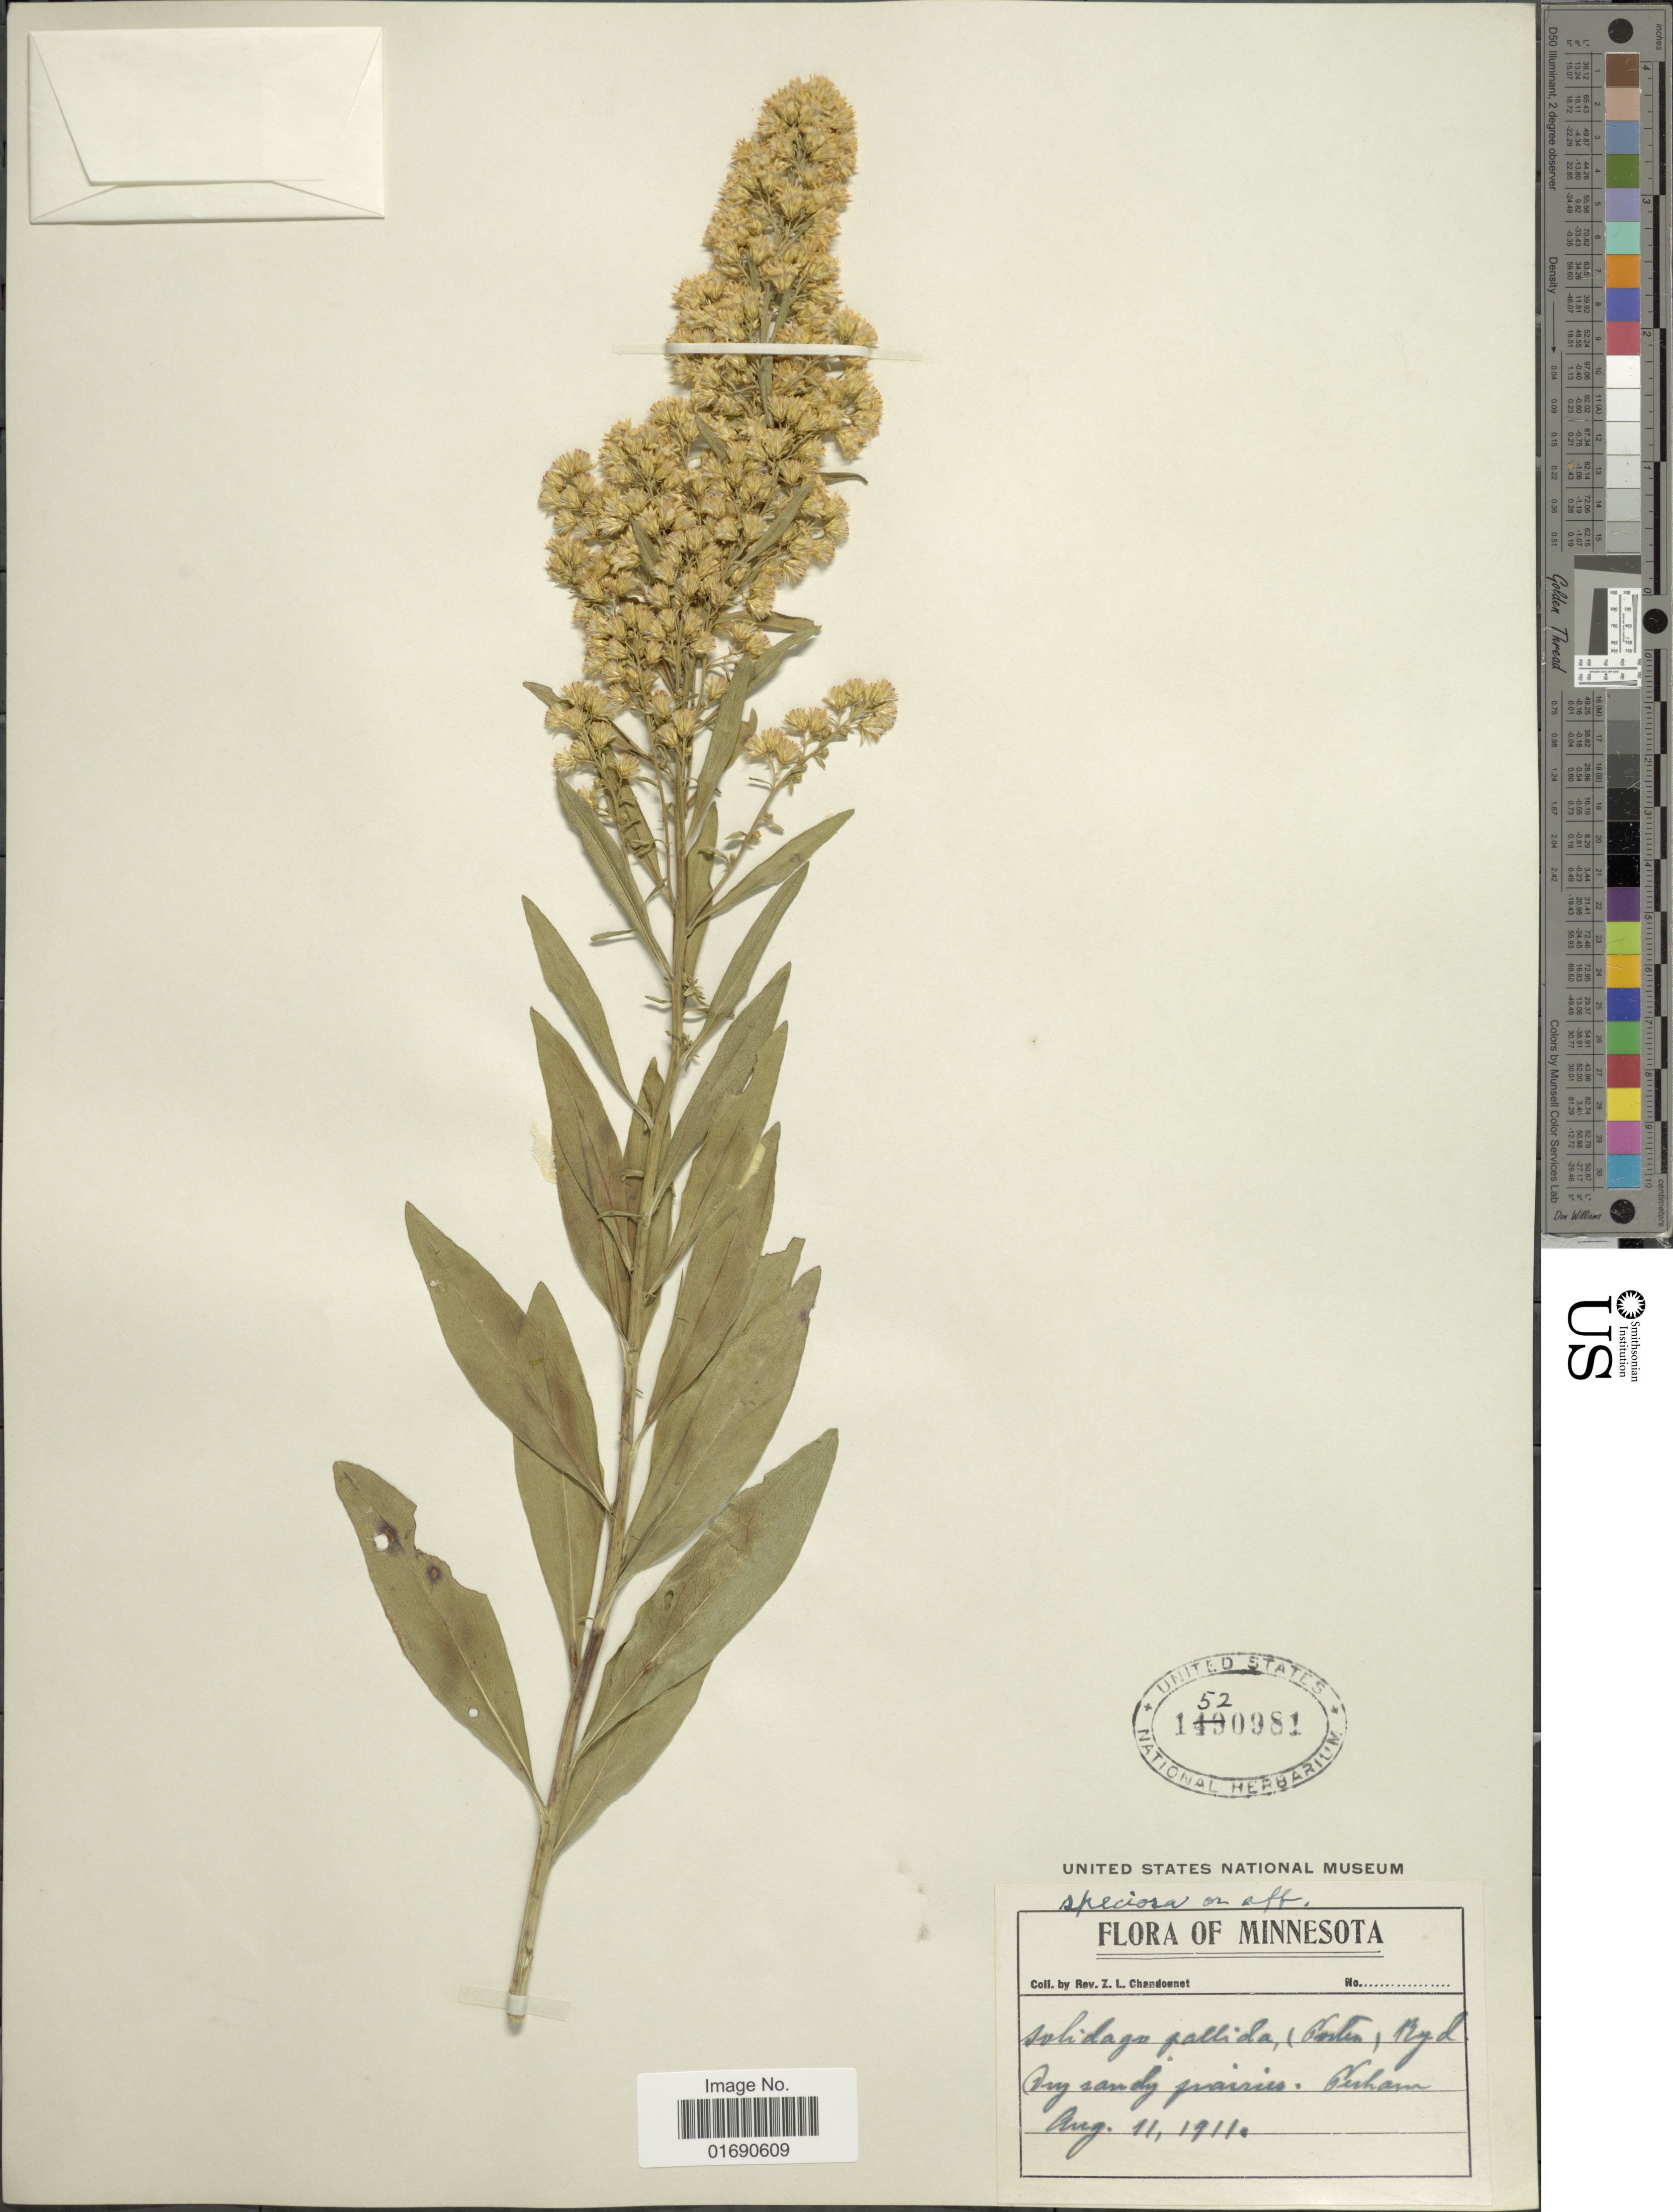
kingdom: Plantae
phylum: Tracheophyta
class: Magnoliopsida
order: Asterales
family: Asteraceae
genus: Solidago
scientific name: Solidago speciosa var. angustata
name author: Torr. & A. Gray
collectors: Z. Chandonnet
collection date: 1911-08-11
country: United States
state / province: Minnesota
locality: Dry sandy prairies, Gerham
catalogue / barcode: US 1520981